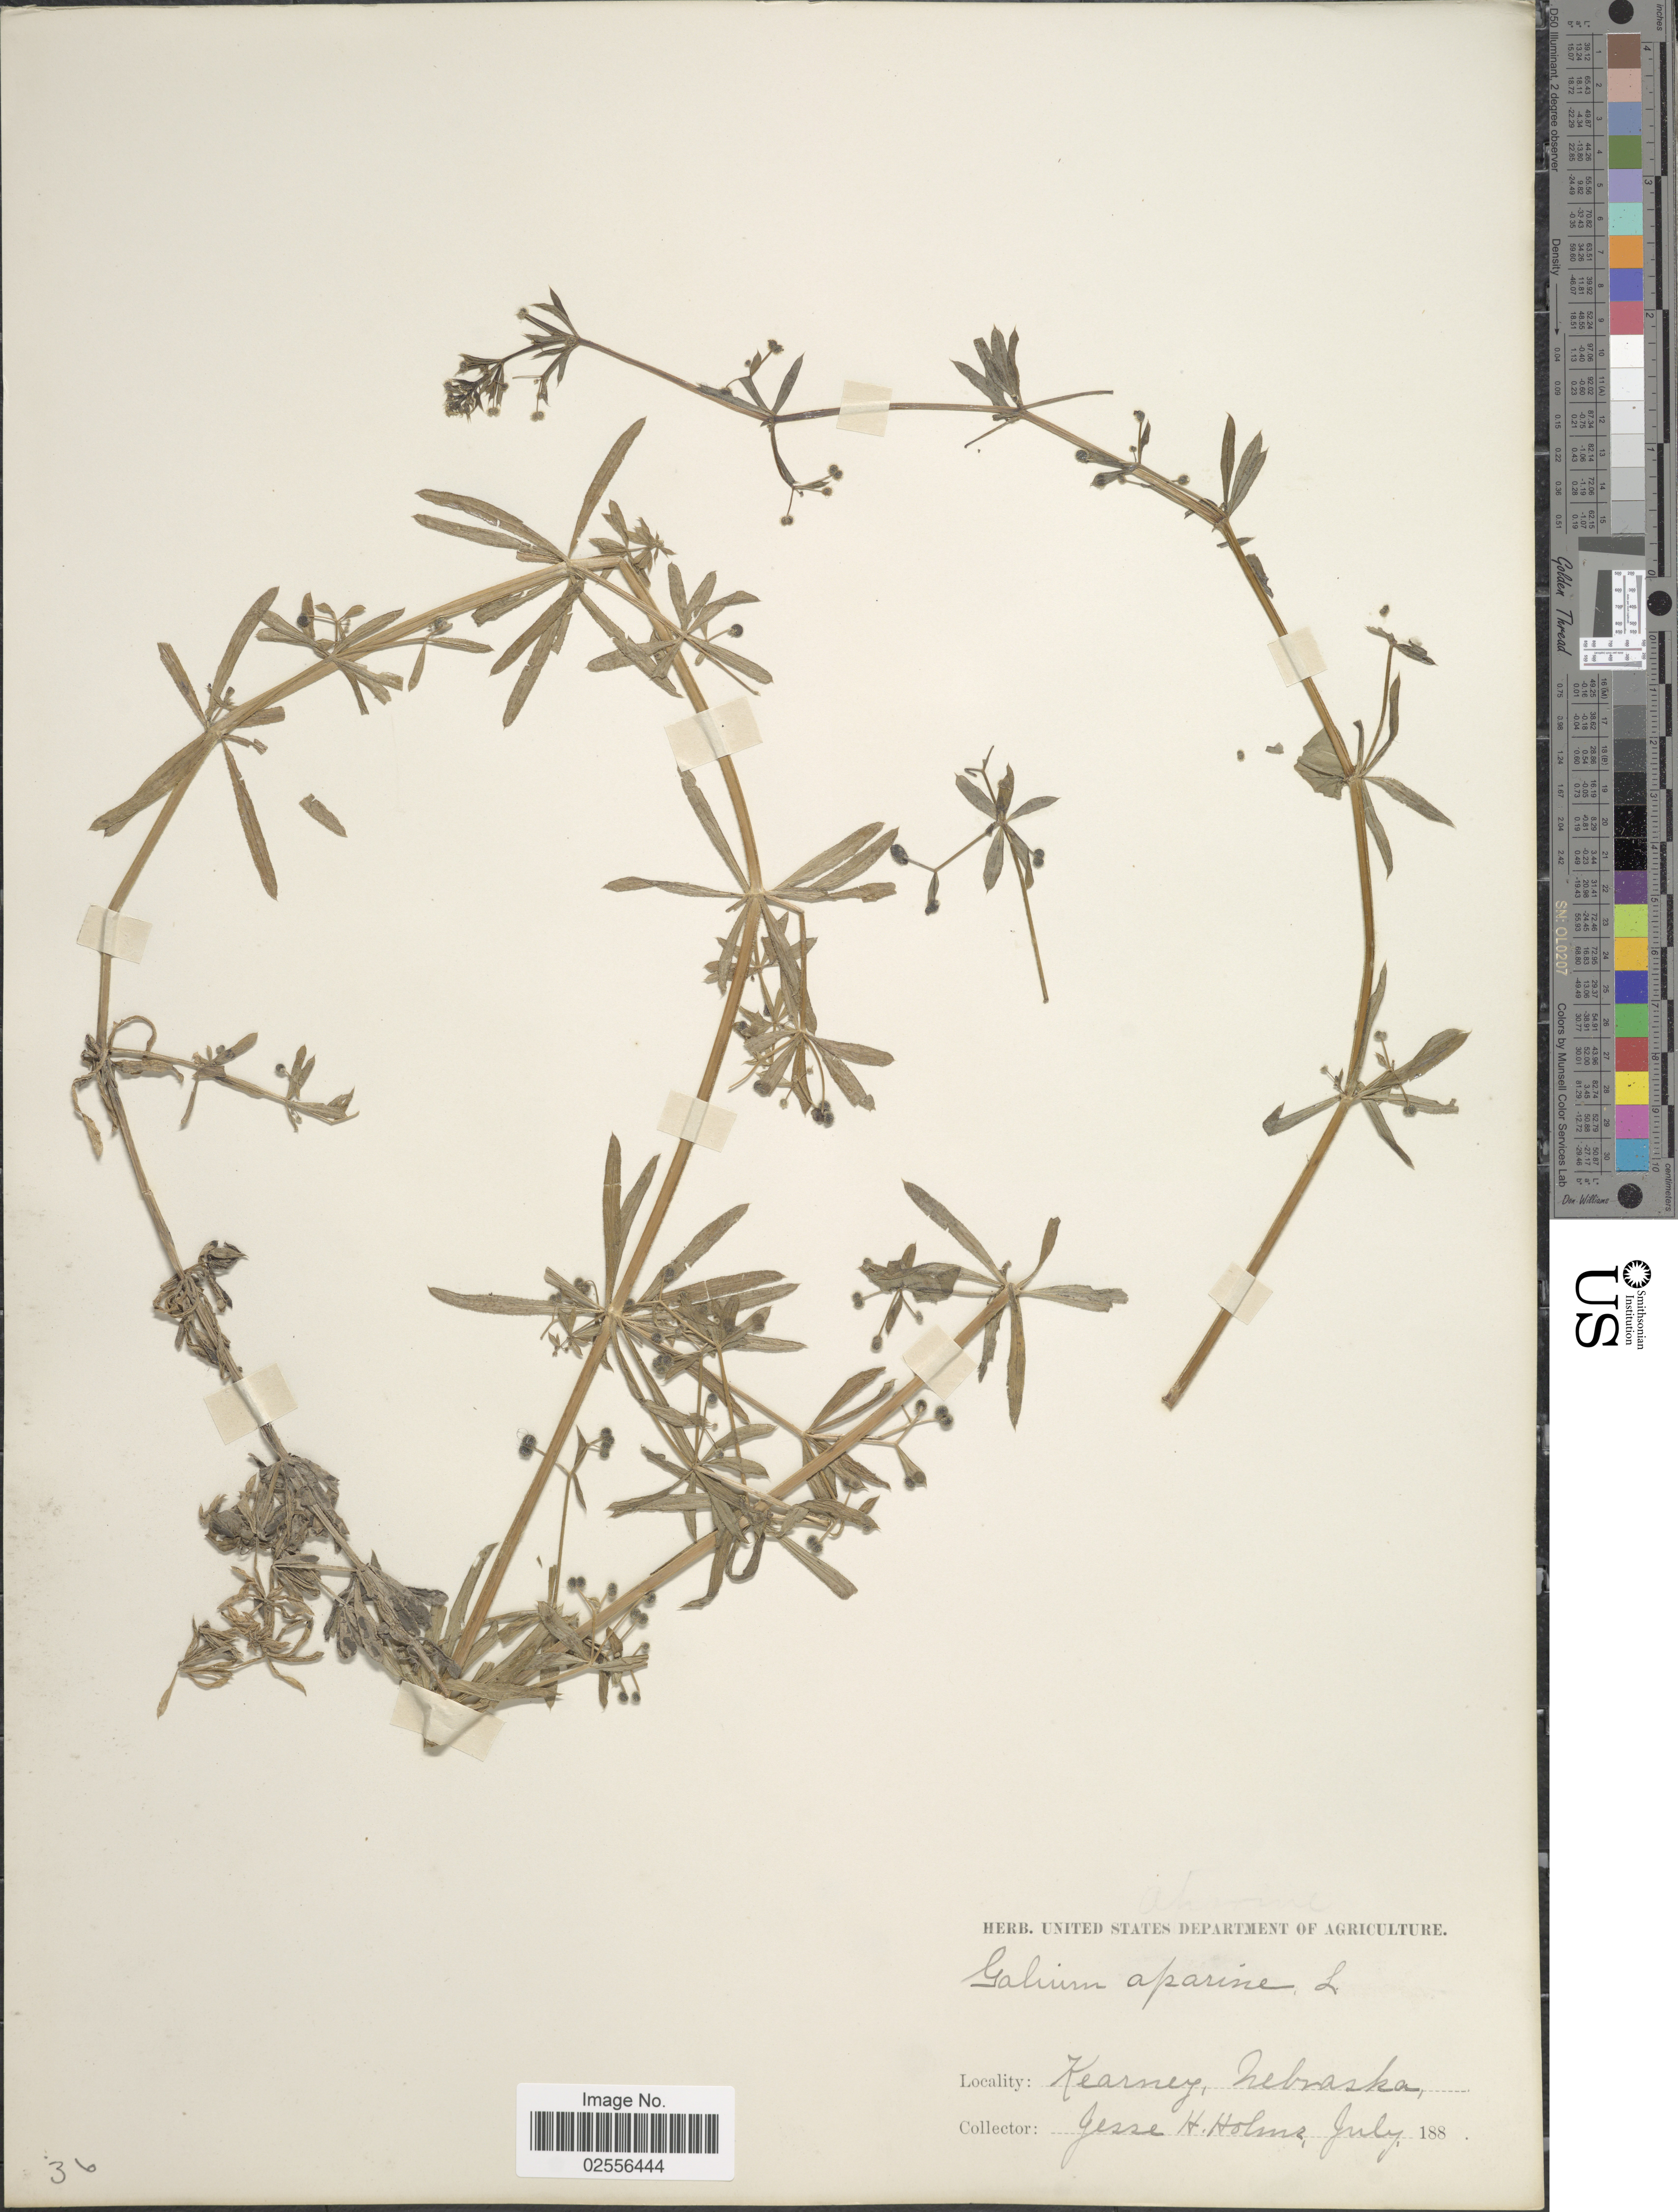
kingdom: Plantae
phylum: Tracheophyta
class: Magnoliopsida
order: Gentianales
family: Rubiaceae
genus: Galium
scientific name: Galium aparine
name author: L.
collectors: J. H. Holms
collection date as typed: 188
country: United States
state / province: Nebraska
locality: Kearney